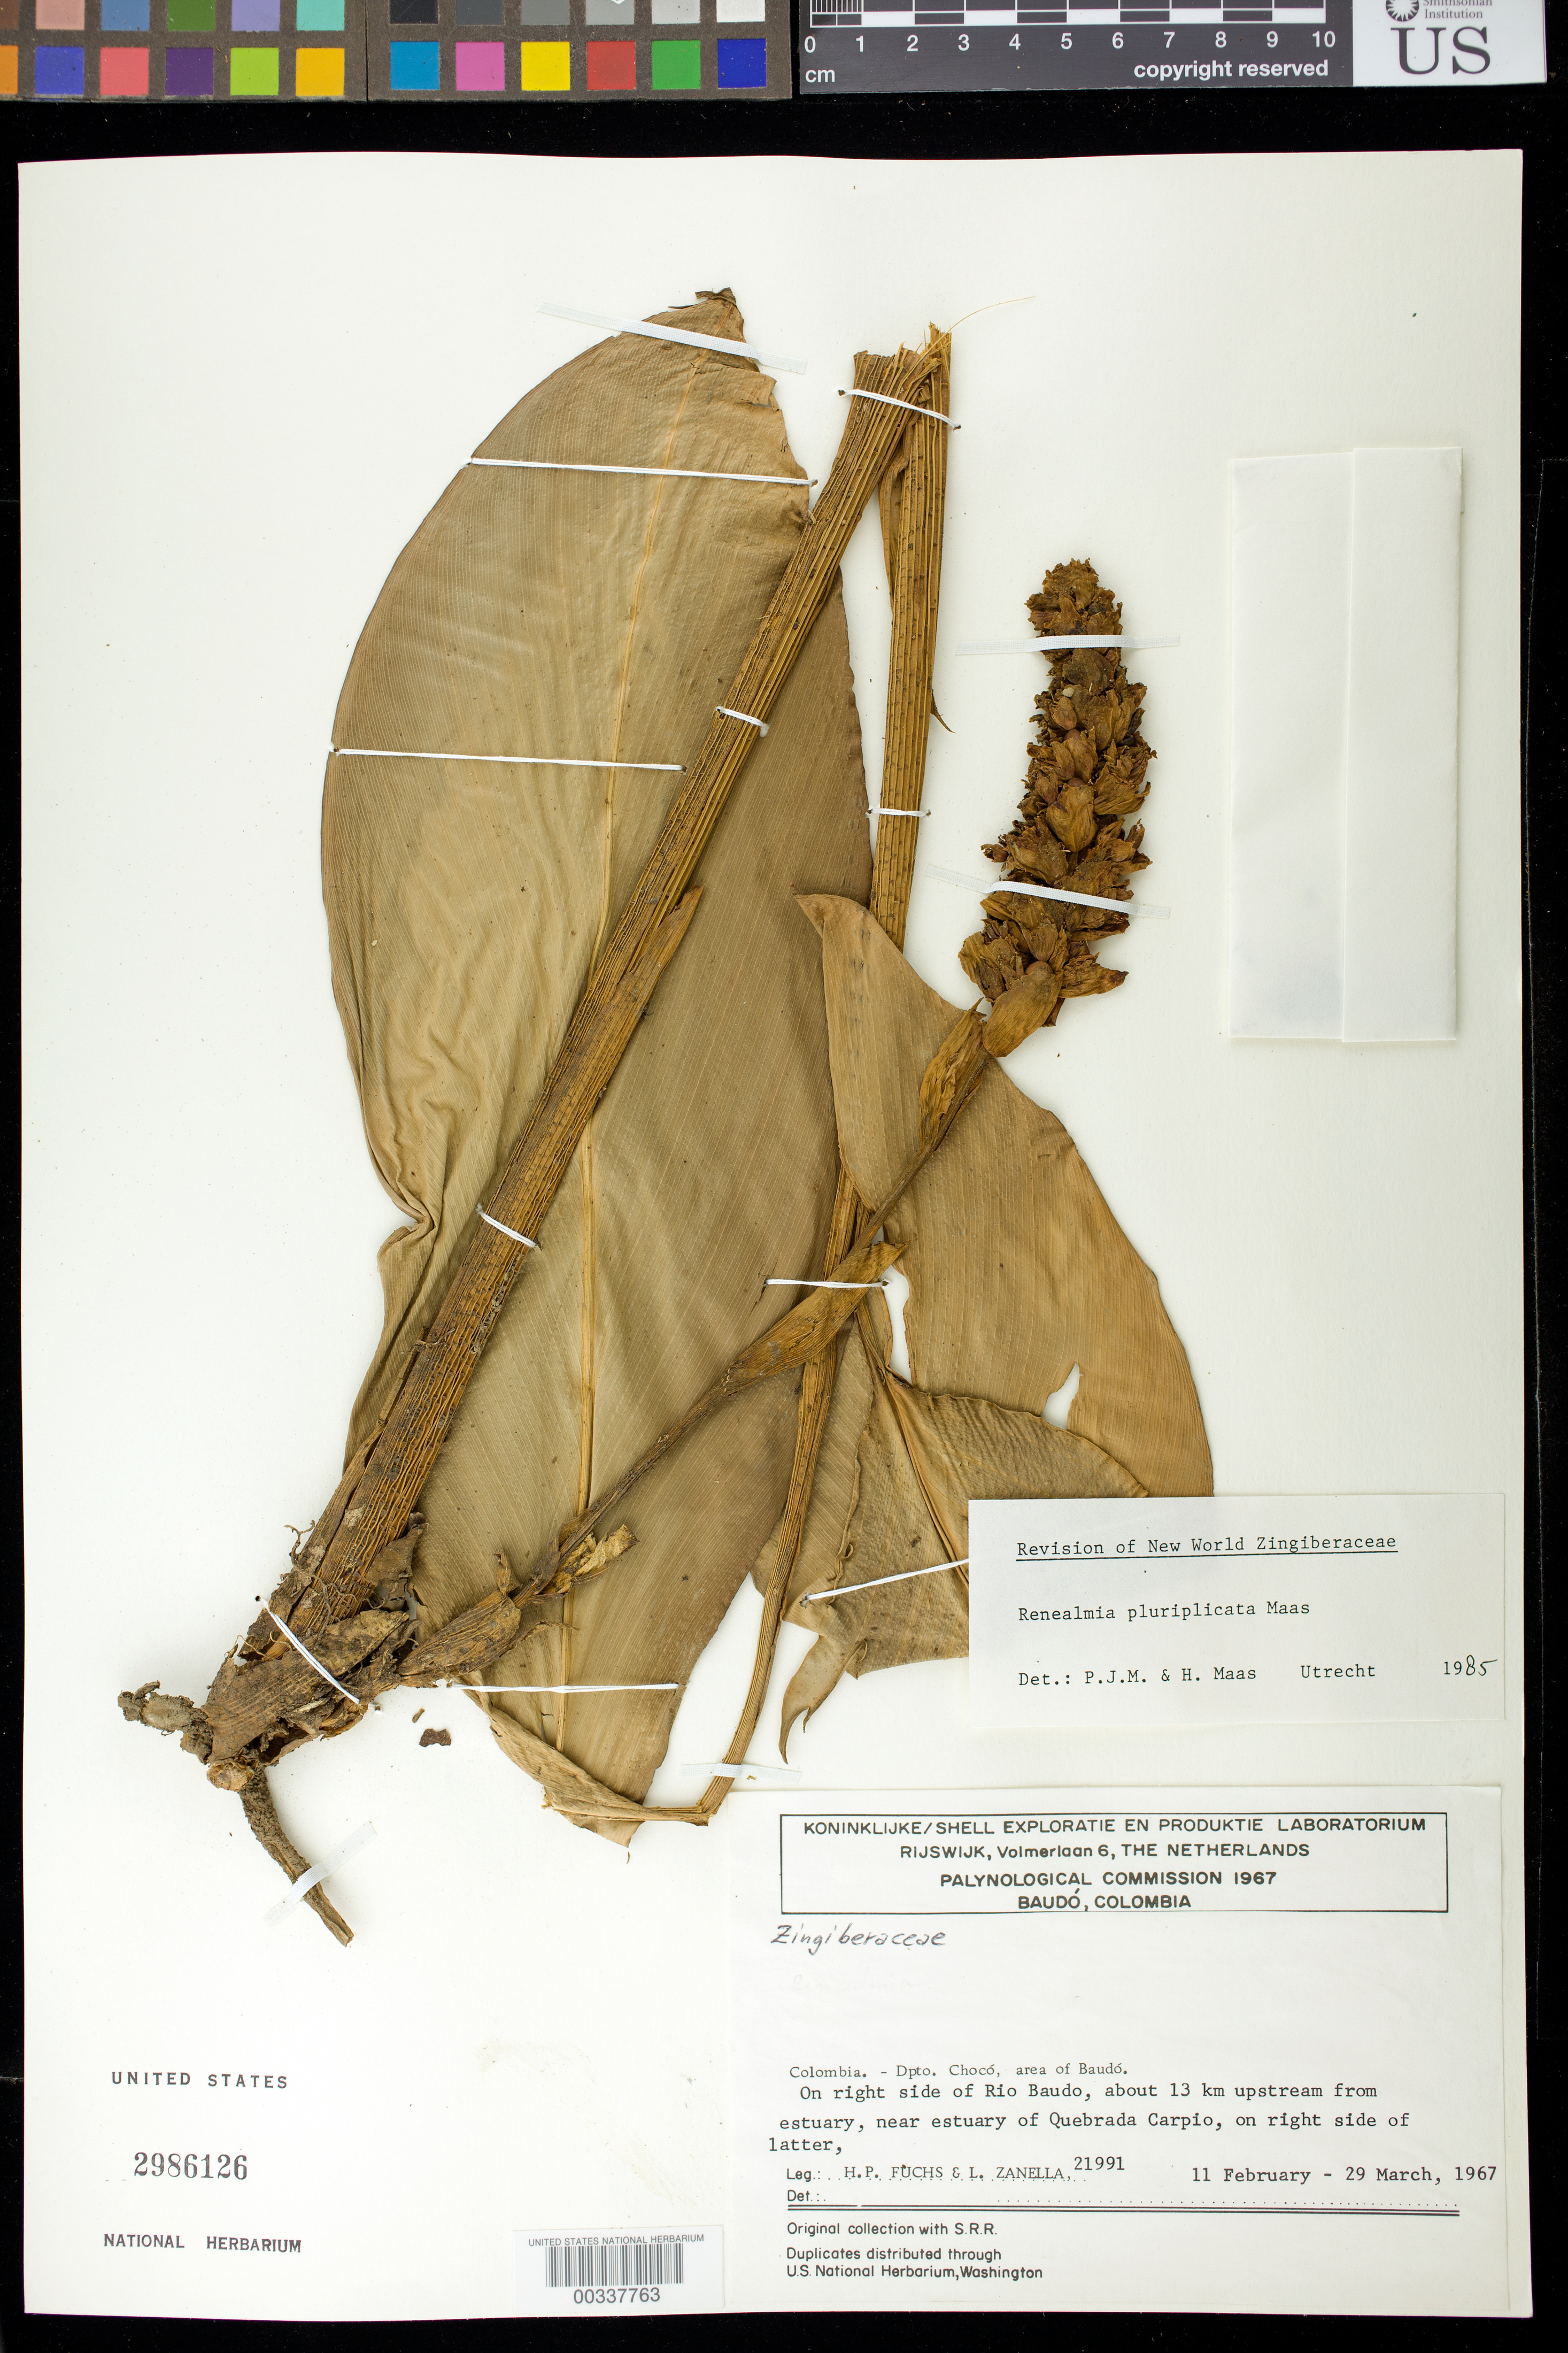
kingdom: Plantae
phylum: Tracheophyta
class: Liliopsida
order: Zingiberales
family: Zingiberaceae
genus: Renealmia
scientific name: Renealmia pluriplicata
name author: Maas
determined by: Maas, Paul J. M.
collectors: H. P. Fuchs & L. Zanella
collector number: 21991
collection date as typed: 11 Feb 1967 to 29 Mar 1967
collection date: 1967-02-11/1967-03-29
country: Colombia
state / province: Chocó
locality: Area of Baudo, on right side of Rio Baudo, ca 13 km upstream from estuary, near estuary of Quebrada Carpio, on r side of Latter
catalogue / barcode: US 2986126